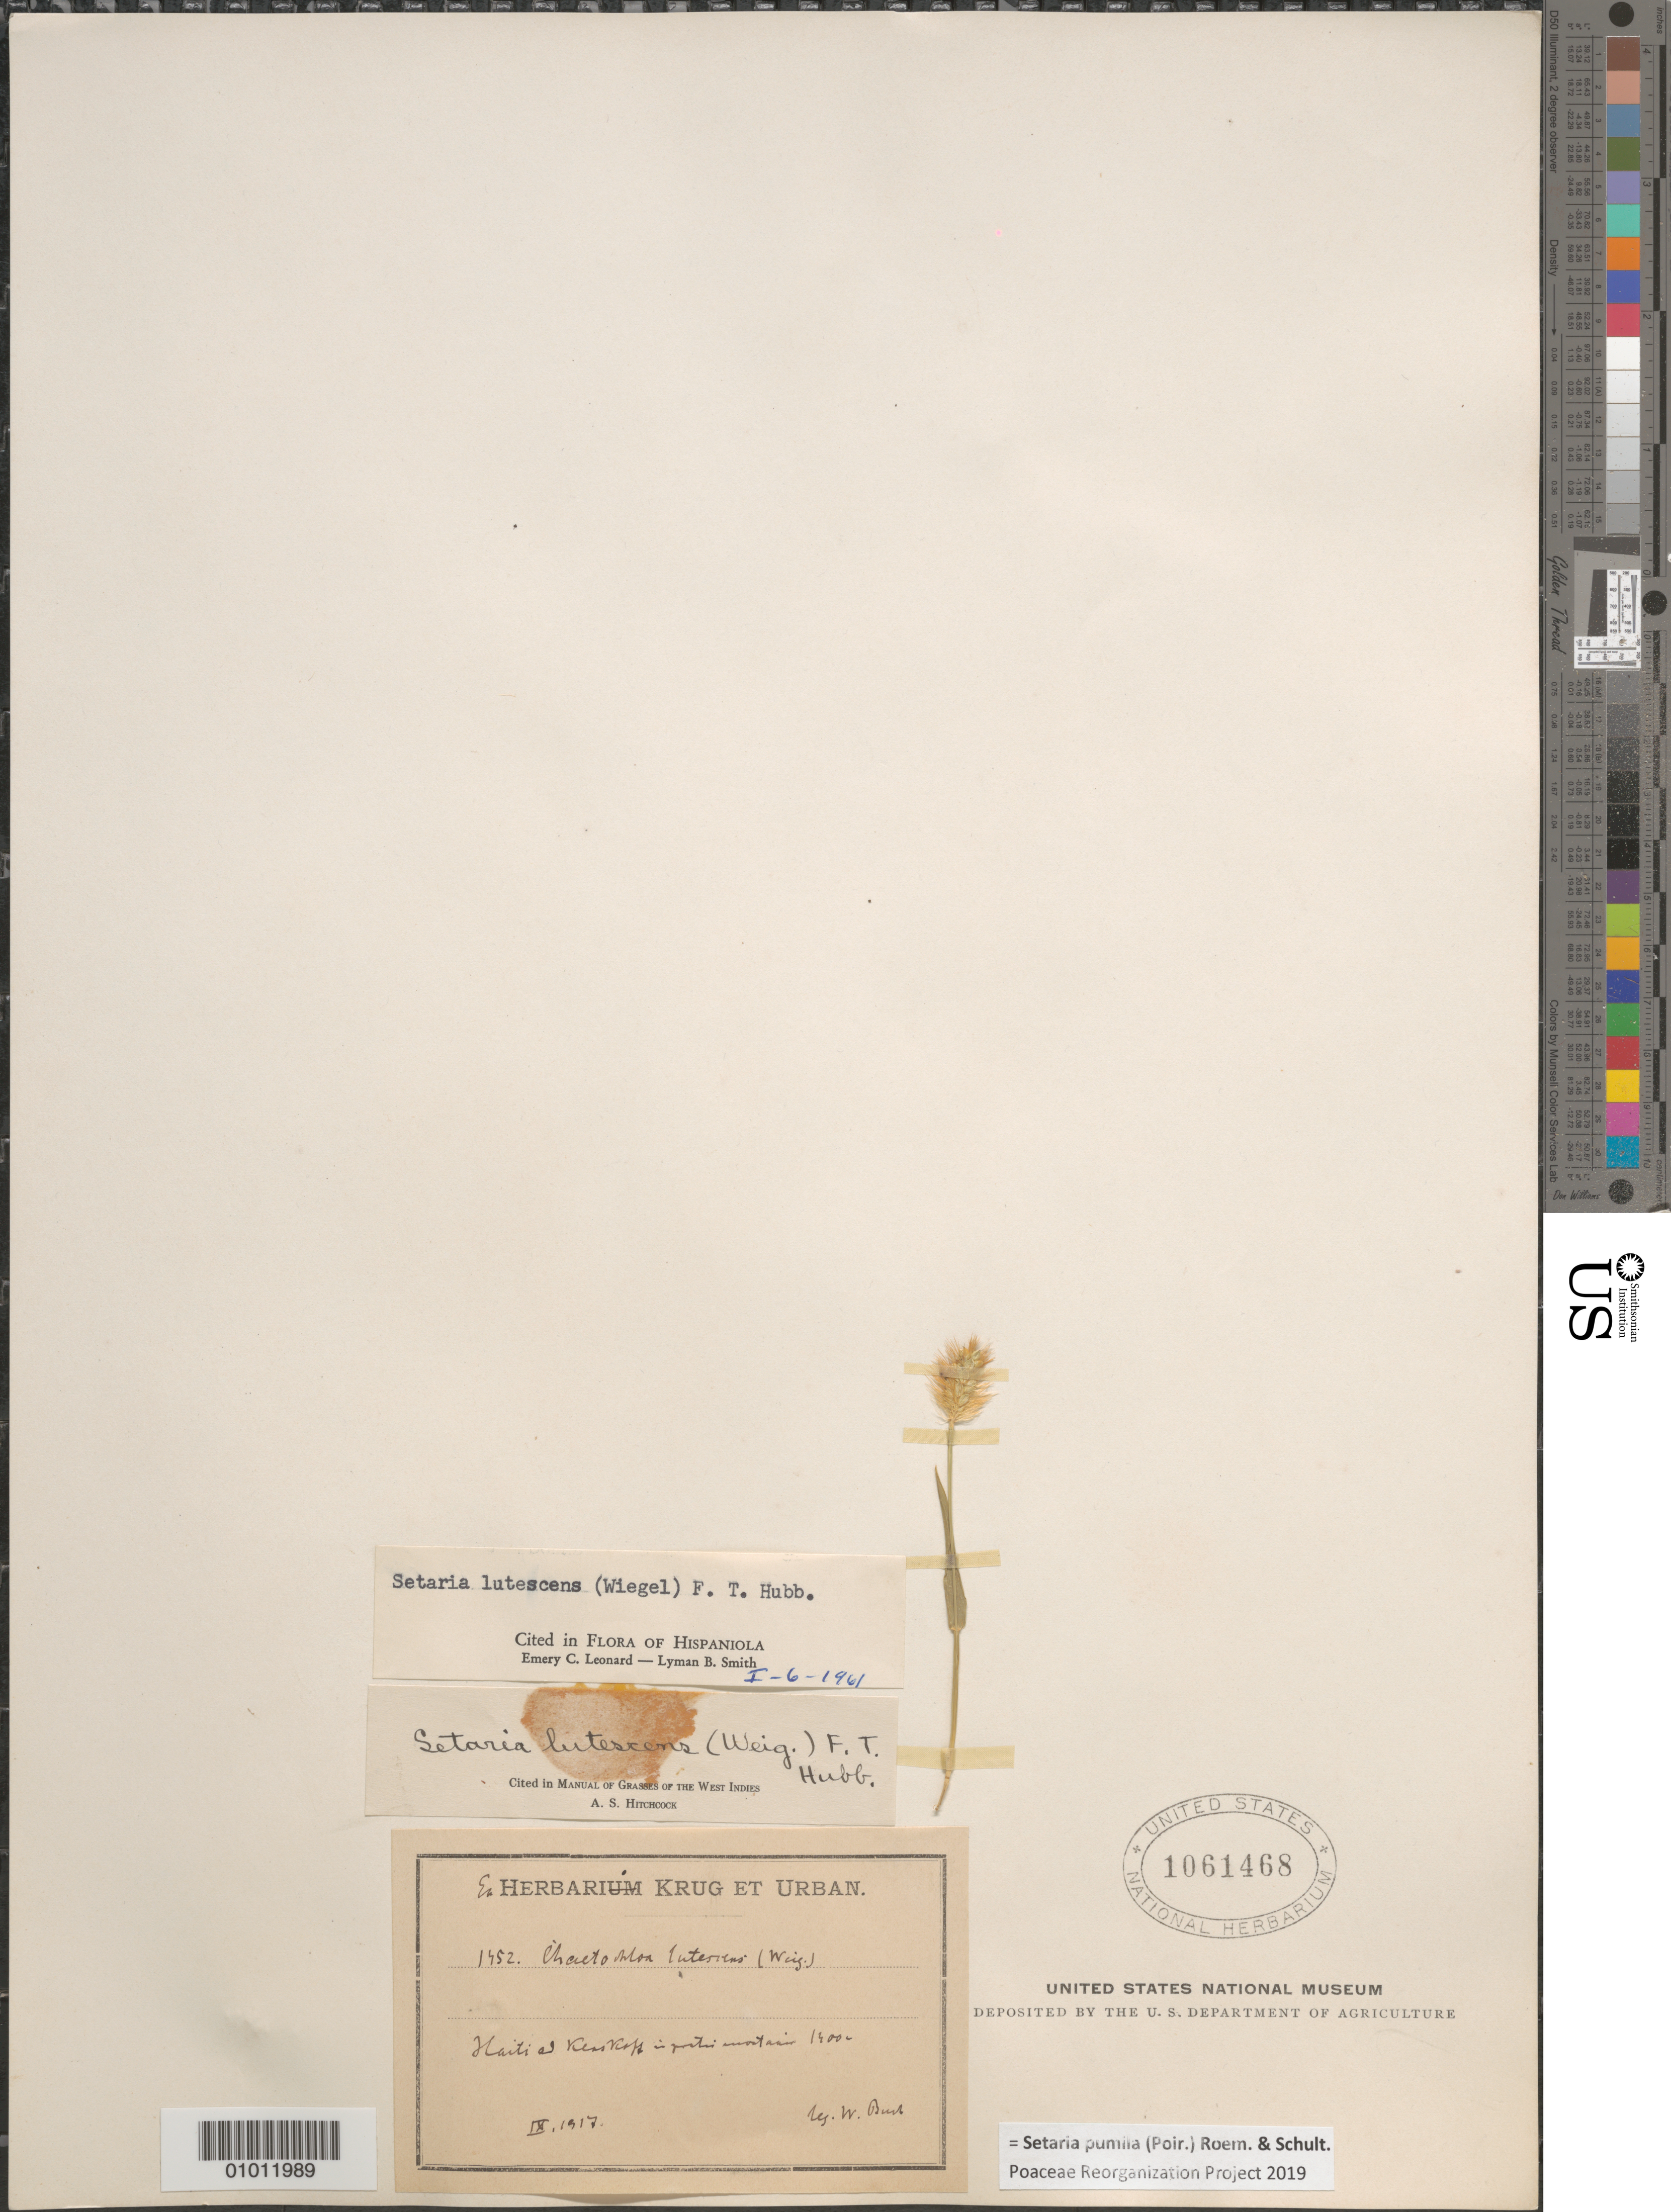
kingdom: Plantae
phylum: Tracheophyta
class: Liliopsida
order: Poales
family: Poaceae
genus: Setaria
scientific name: Setaria pumila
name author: (Poir.) Roem. & Schult.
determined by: Poaceae Reorganization Project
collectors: W. Bush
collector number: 1452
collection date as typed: Sep 1917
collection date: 1917-09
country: Haiti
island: Hispaniola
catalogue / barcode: US 1061468